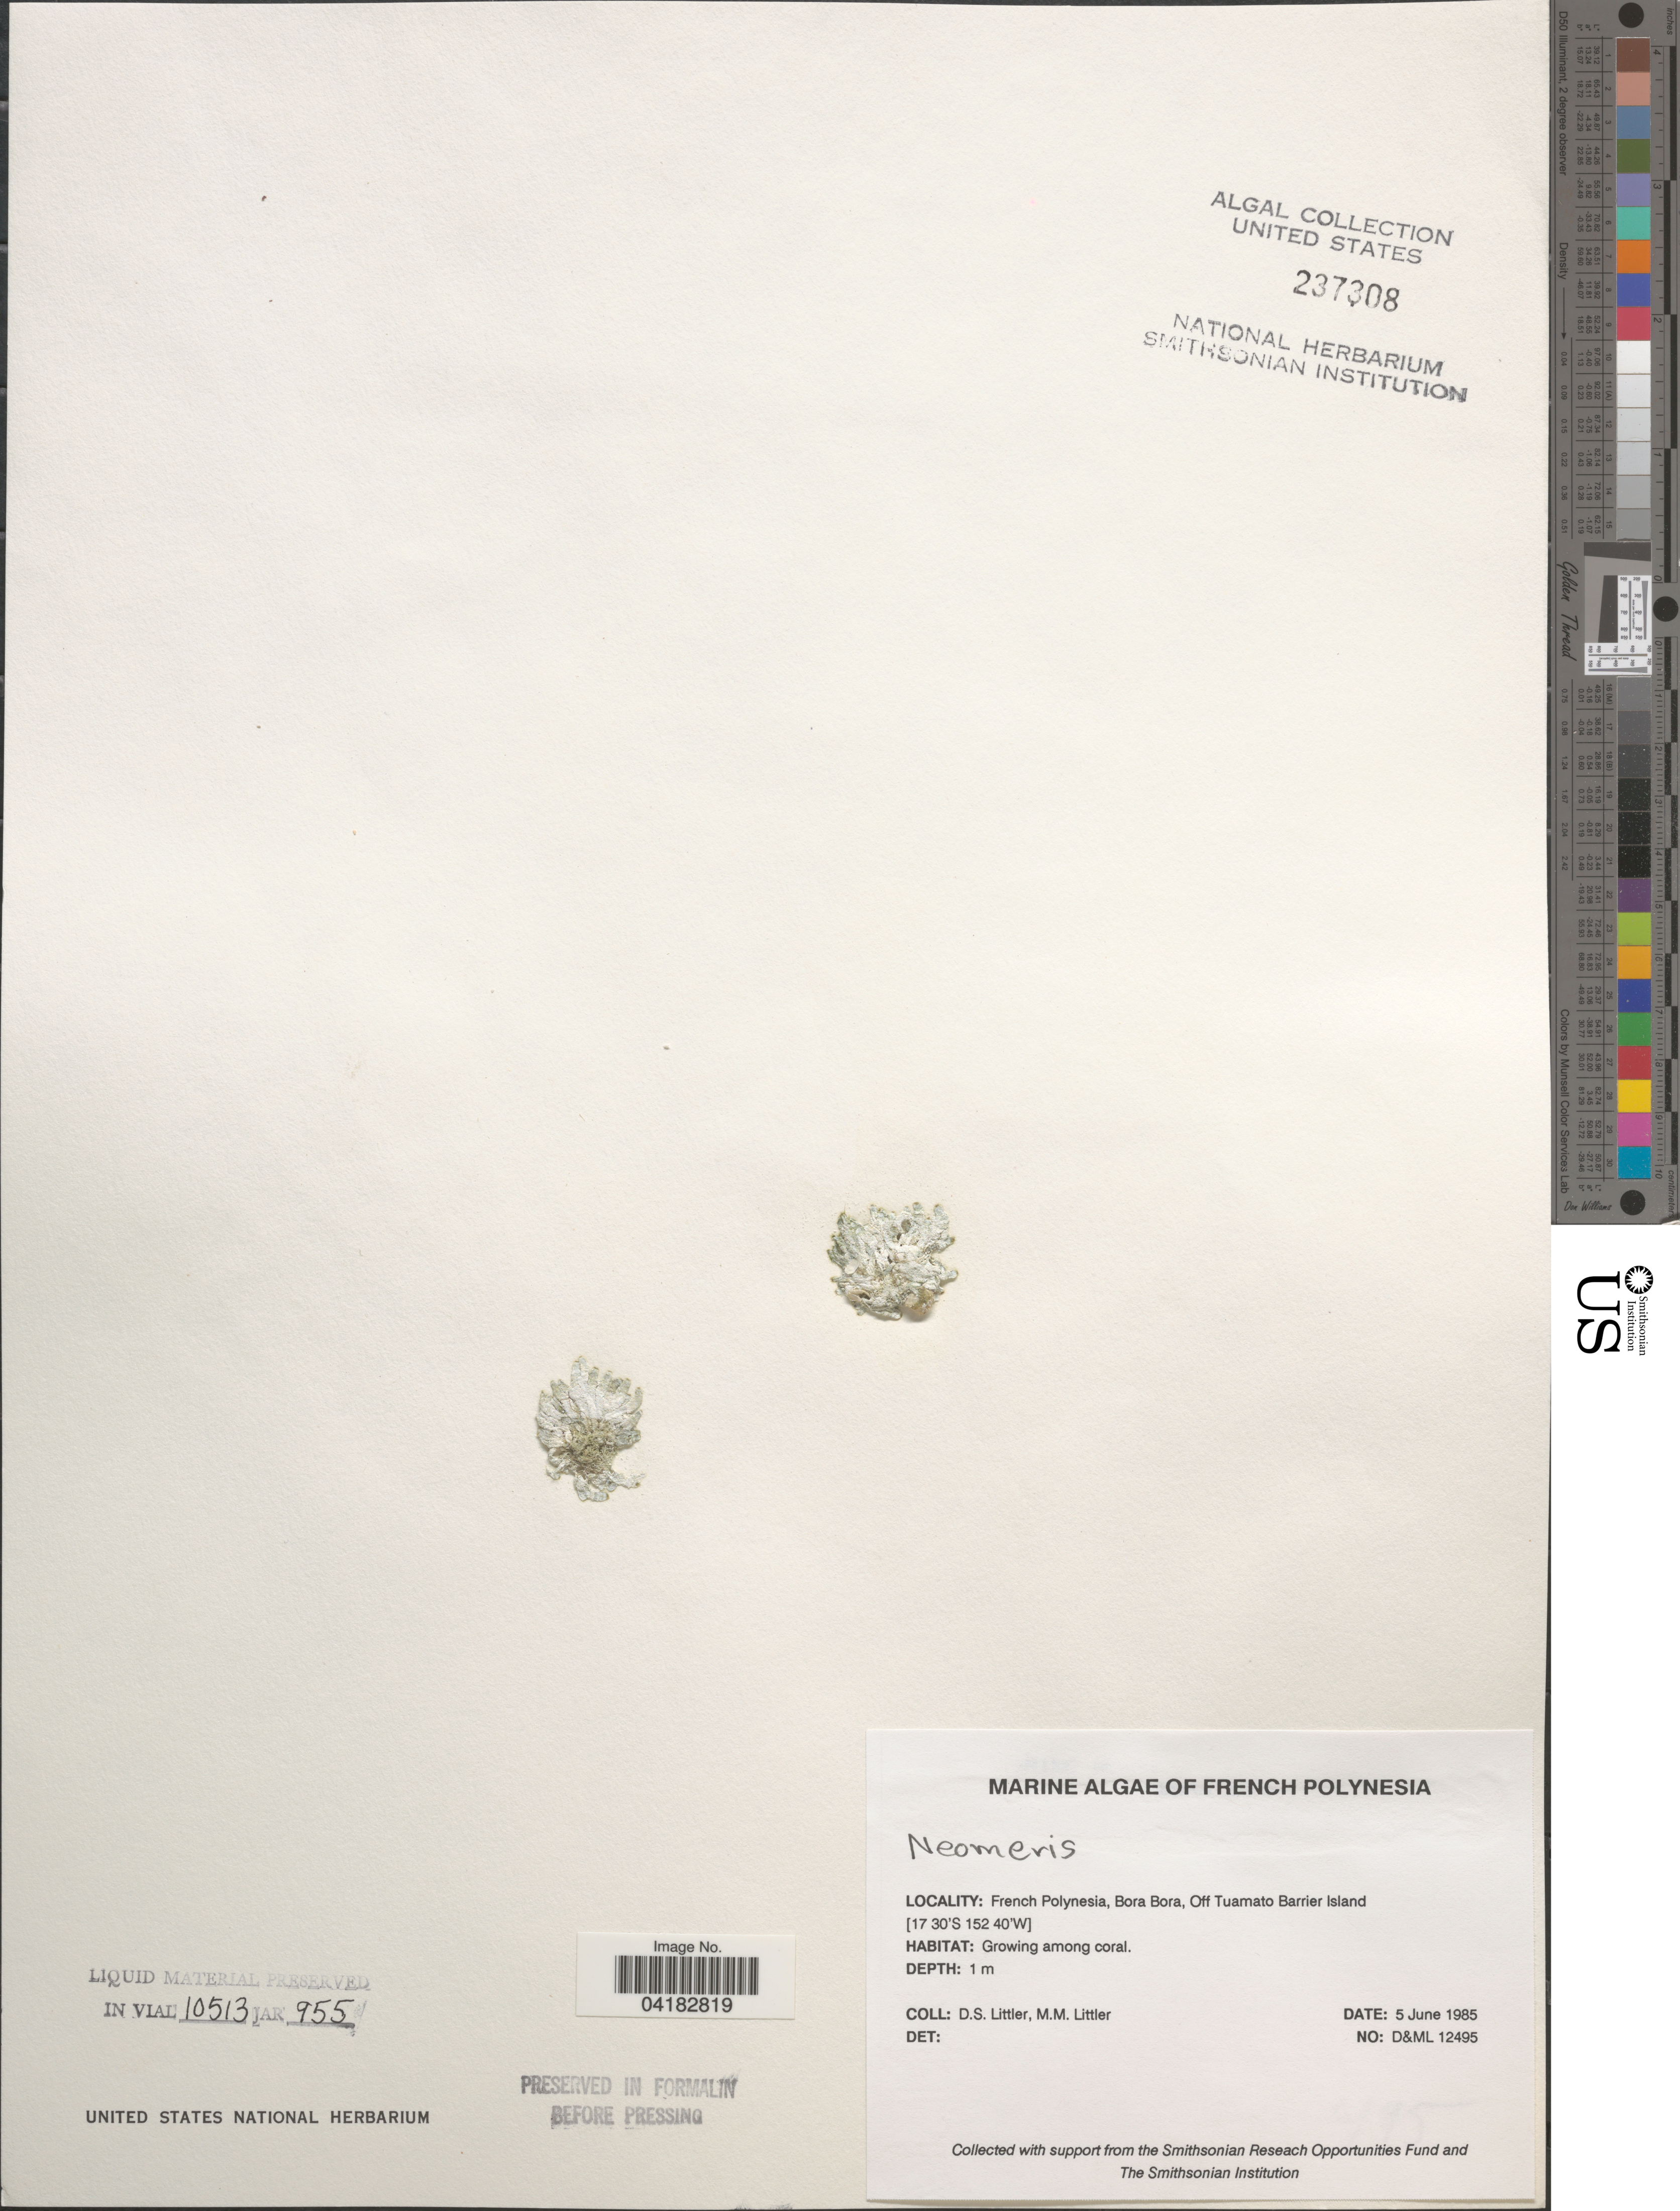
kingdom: Plantae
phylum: Chlorophyta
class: Ulvophyceae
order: Dasycladales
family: Dasycladaceae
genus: Neomeris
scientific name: Neomeris sp.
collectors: D. S. Littler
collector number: D&ML12495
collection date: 1985-06-05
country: French Polynesia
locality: Bora Bora, Off Tuamato Barrier Island.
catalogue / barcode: US 237308